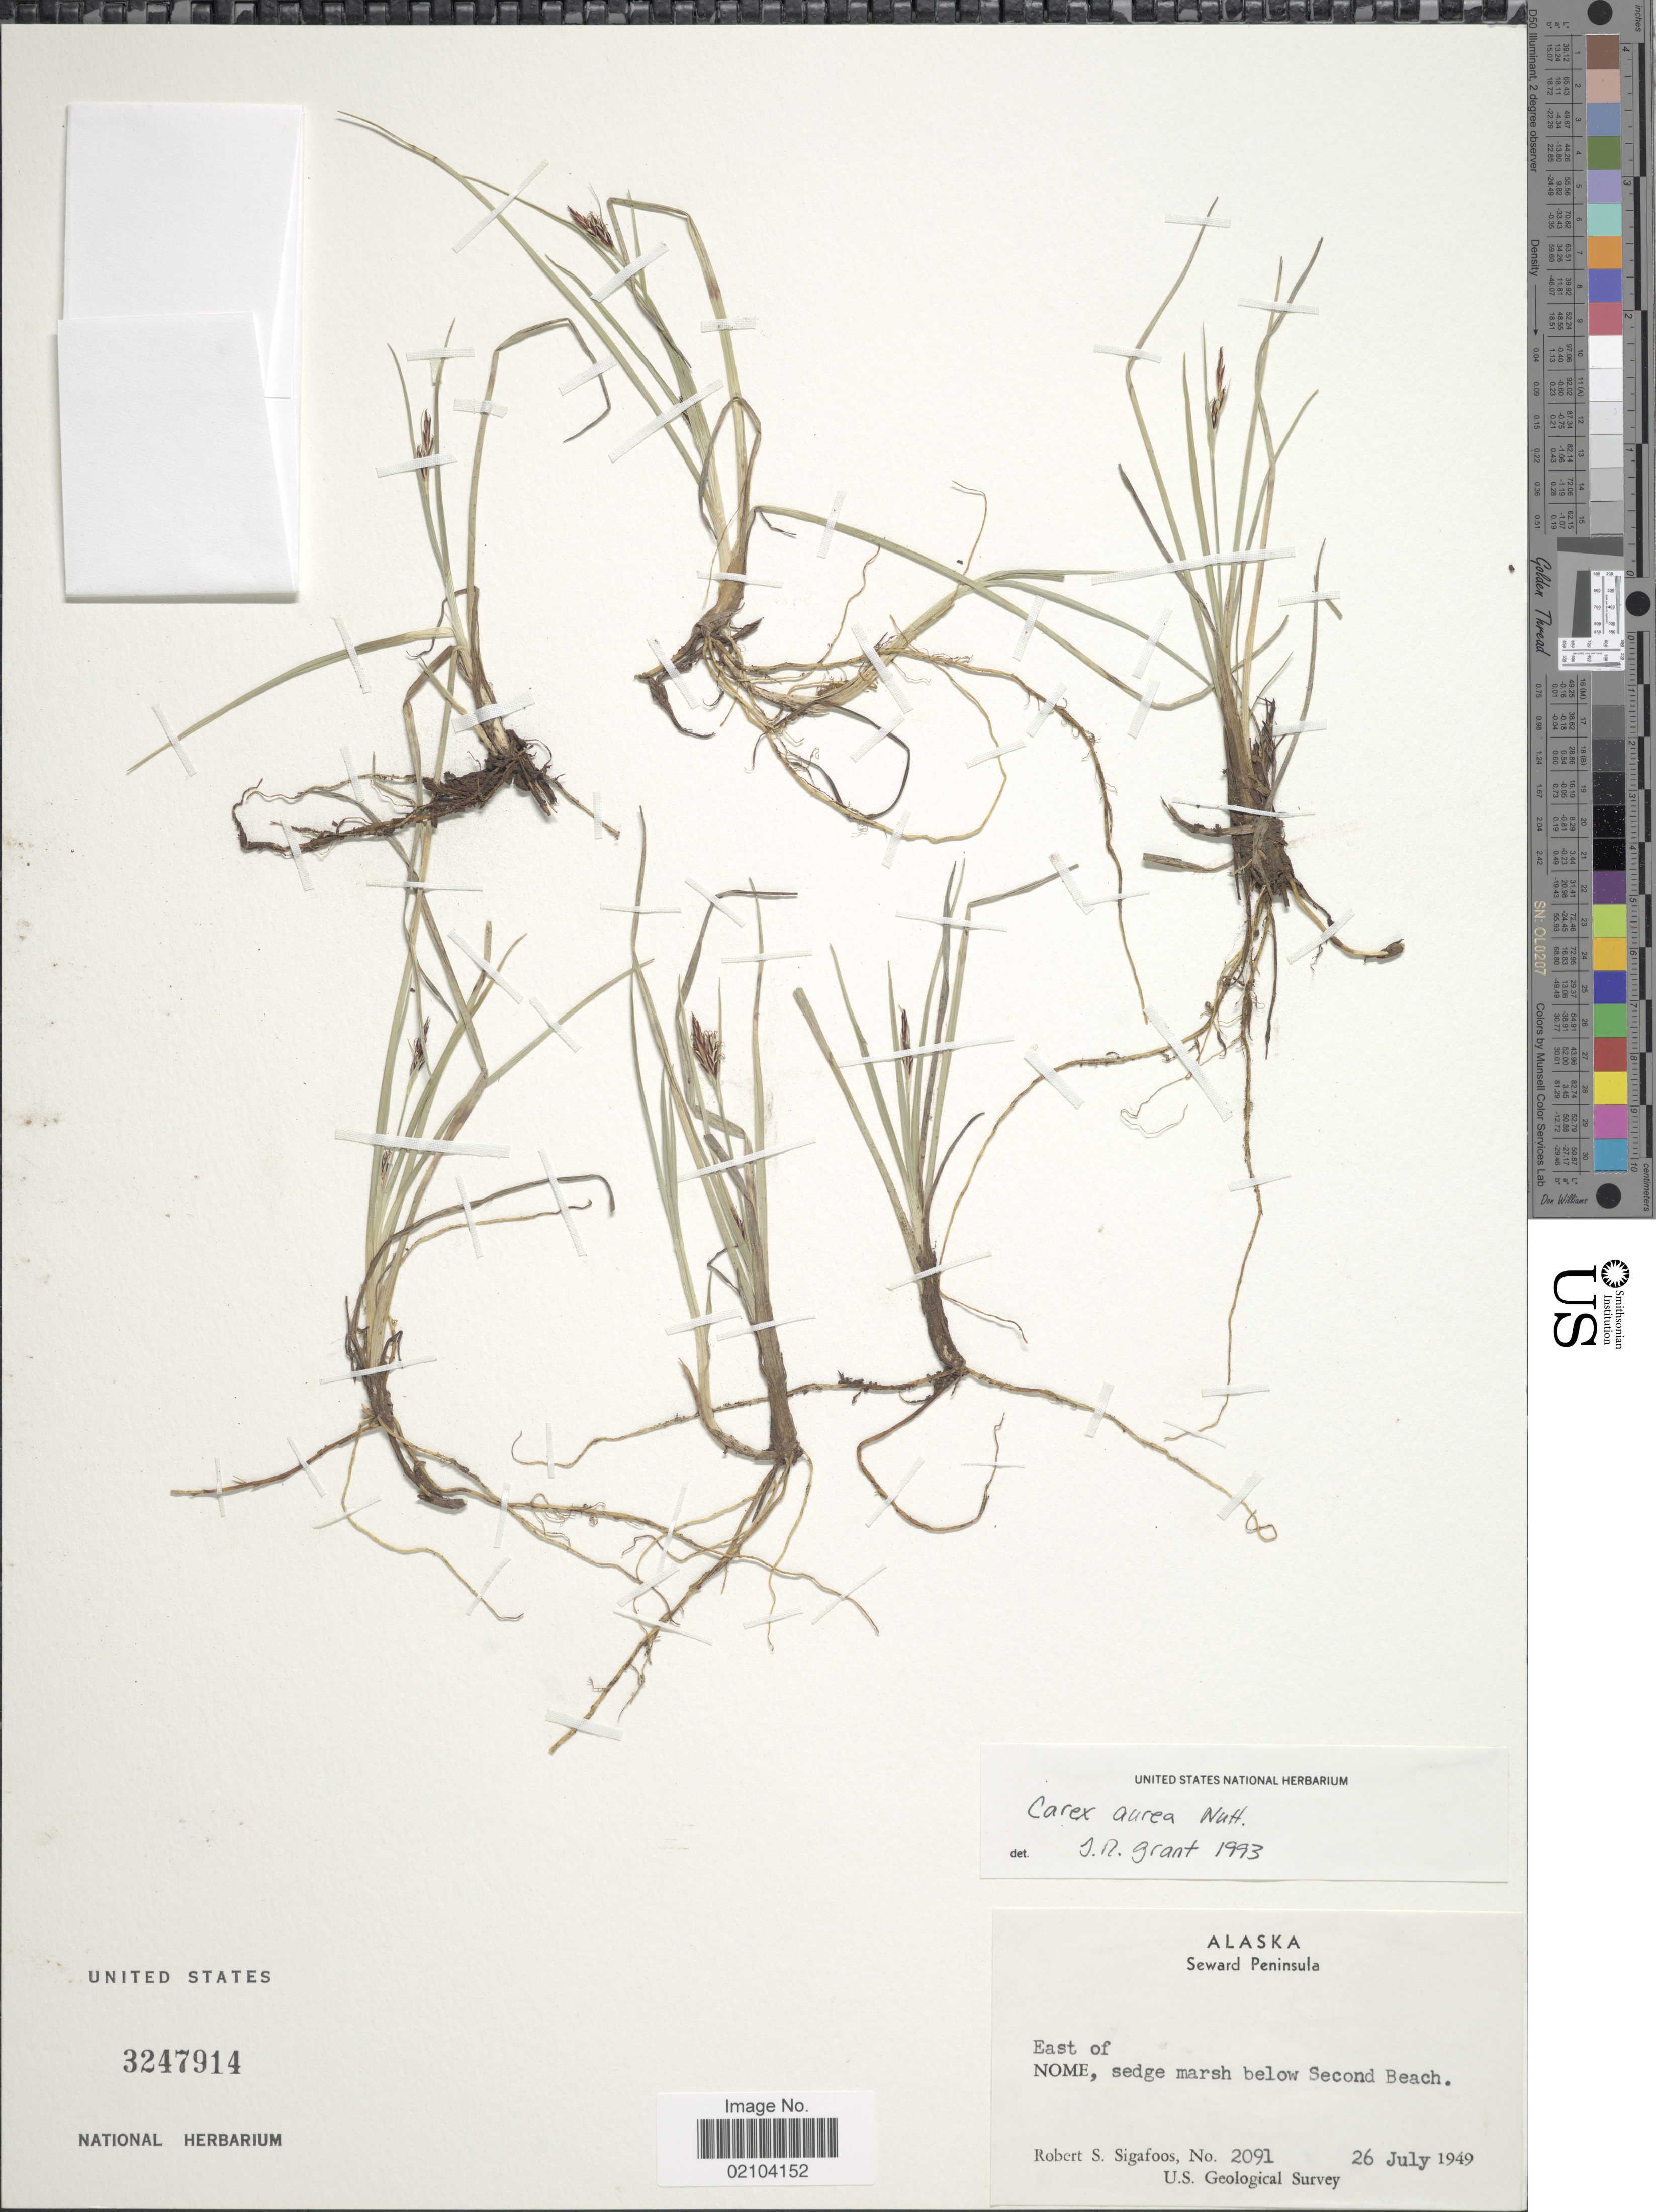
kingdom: Plantae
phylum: Tracheophyta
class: Liliopsida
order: Poales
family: Cyperaceae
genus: Carex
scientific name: Carex aurea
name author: Nutt.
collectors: R. Sigafoos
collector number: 2091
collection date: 1949-07-26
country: United States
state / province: Alaska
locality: Alaska, Seward Peninsula. East of Nome, sedge marsh below Second Beach.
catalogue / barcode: US 3247914